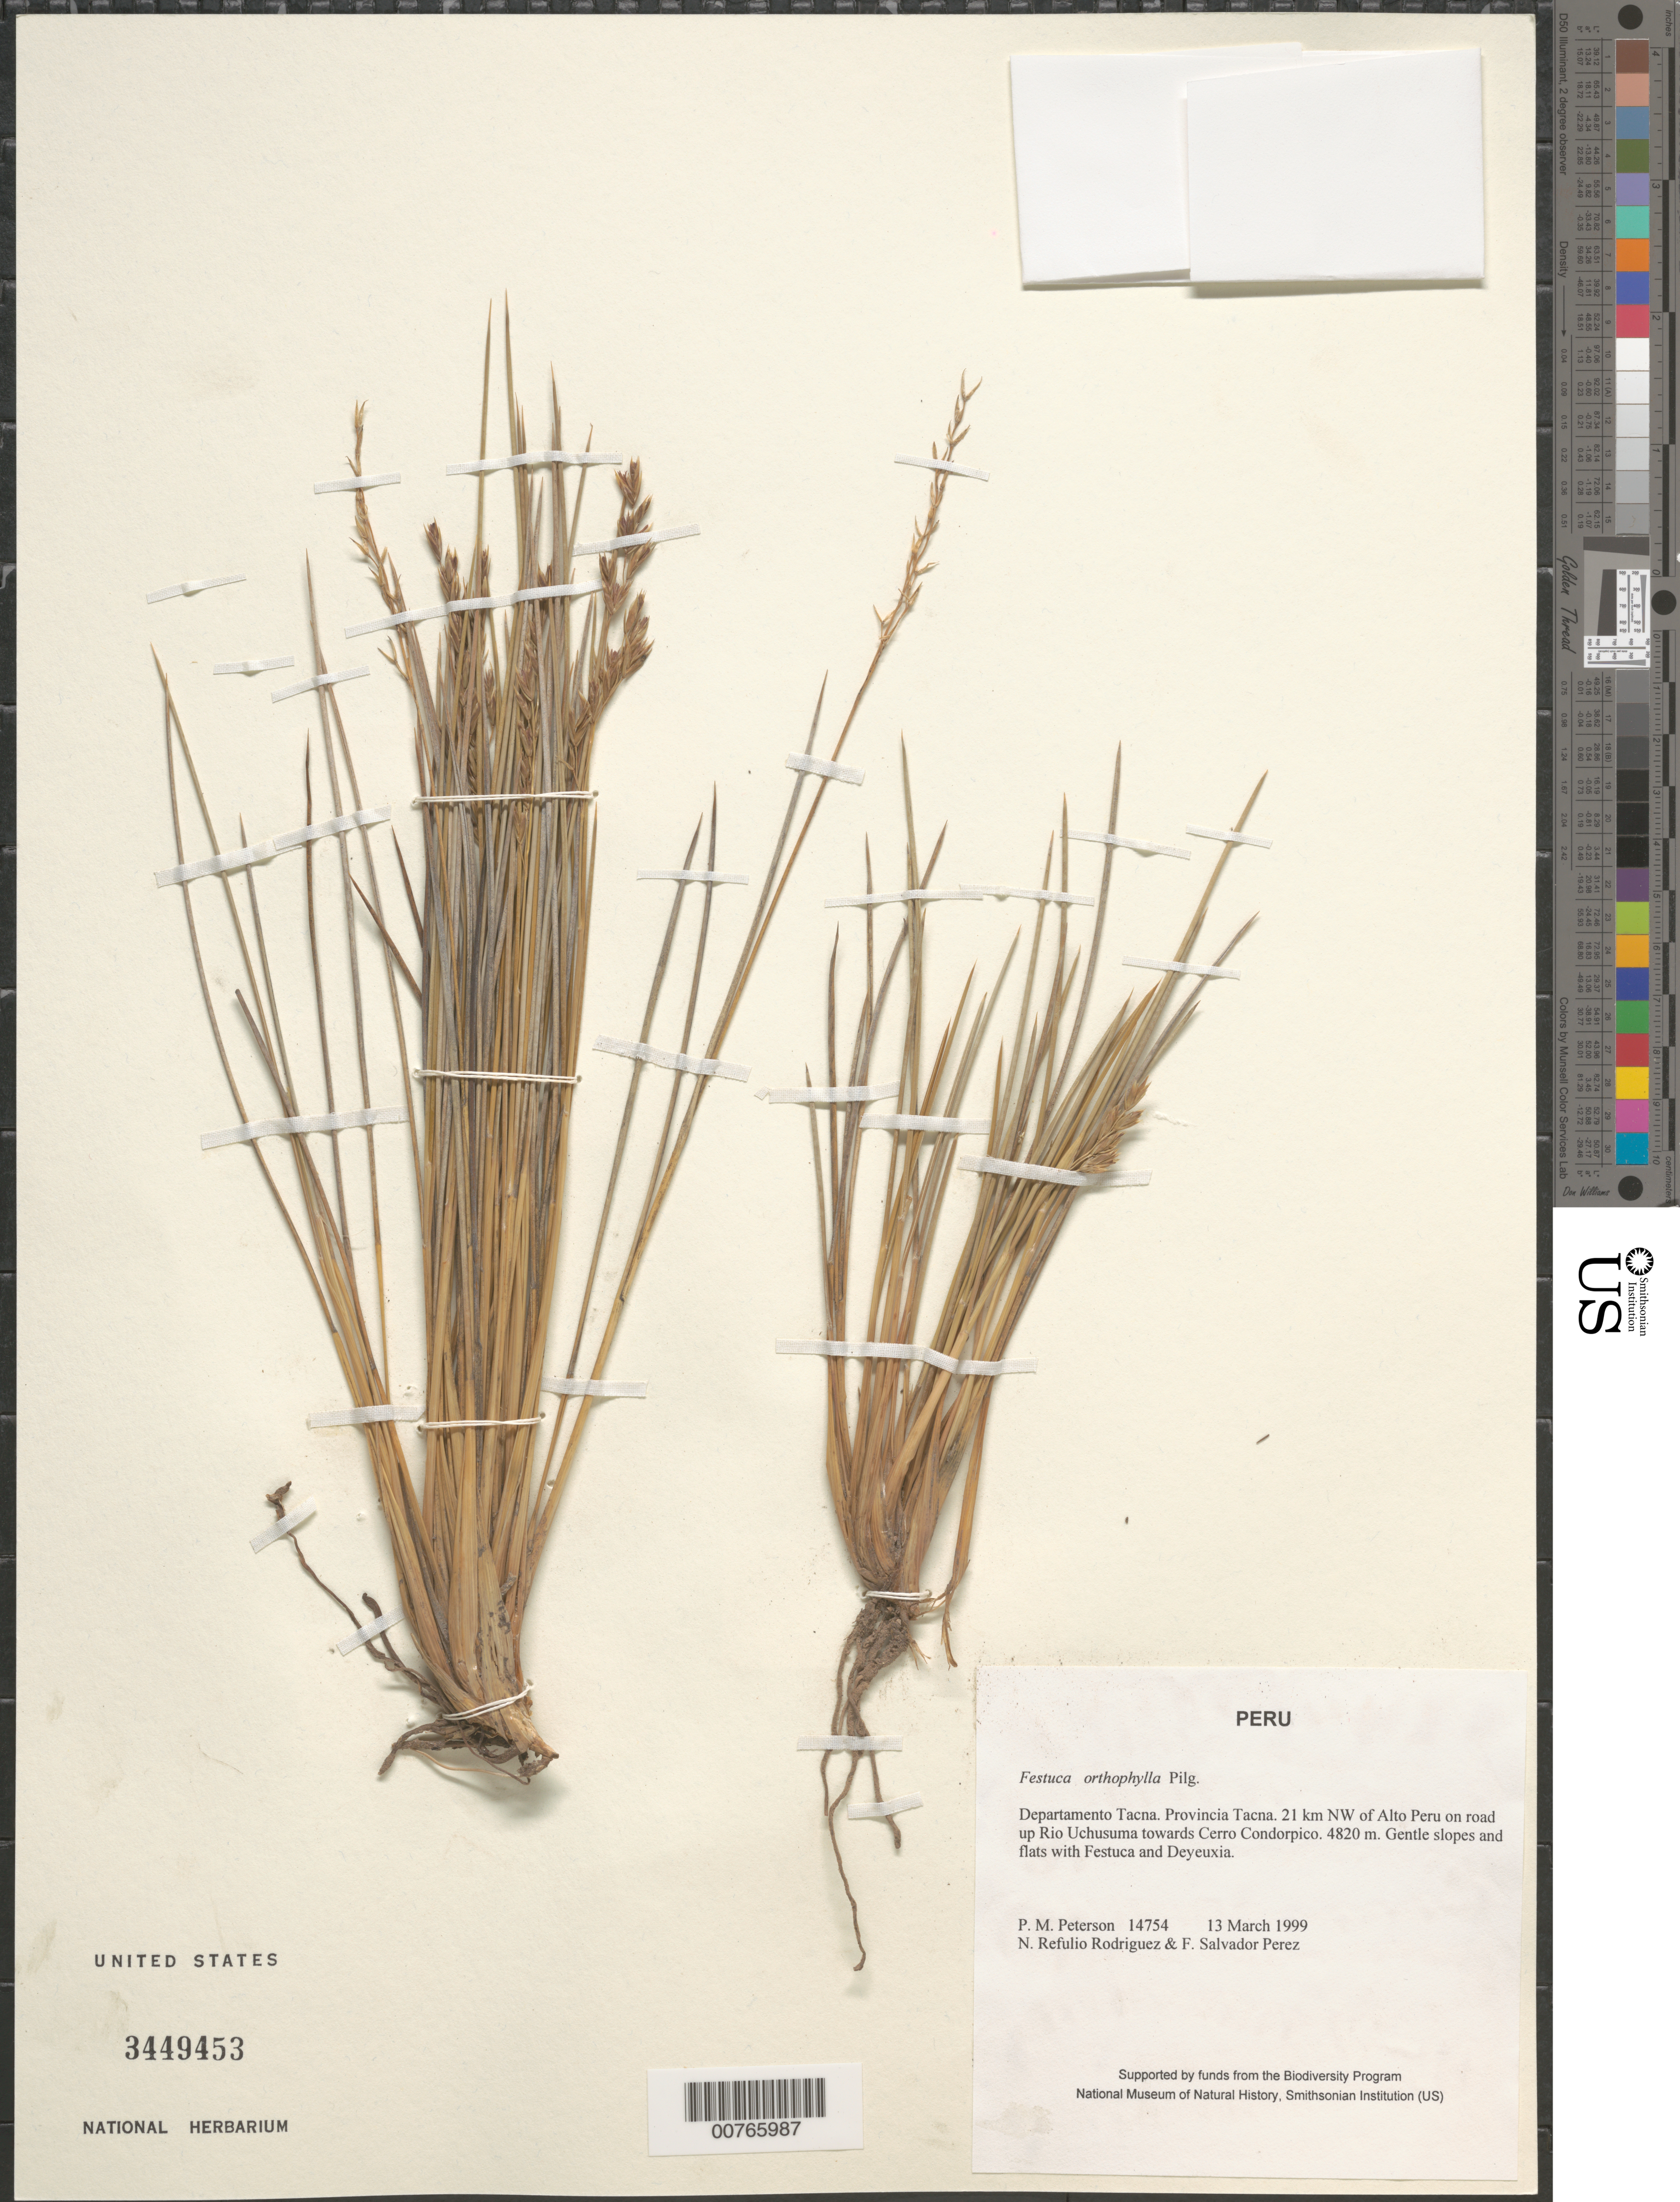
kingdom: Plantae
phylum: Tracheophyta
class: Liliopsida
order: Poales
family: Poaceae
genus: Festuca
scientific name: Festuca orthophylla var. boliviana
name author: Pilg.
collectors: P. M. Peterson, N. Refulio-Rodríguez & F. Salvador Perez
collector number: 14754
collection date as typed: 13 Mar 1999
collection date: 1999-03-13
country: Peru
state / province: Tacna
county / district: Tacna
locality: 21 km NW of Alto Peru on road up Rio Uchusuma towards Cerro Condorpico.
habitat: Gentle slopes and flats with Festuca and Deyeuxia.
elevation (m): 4820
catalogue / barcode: US 3449453